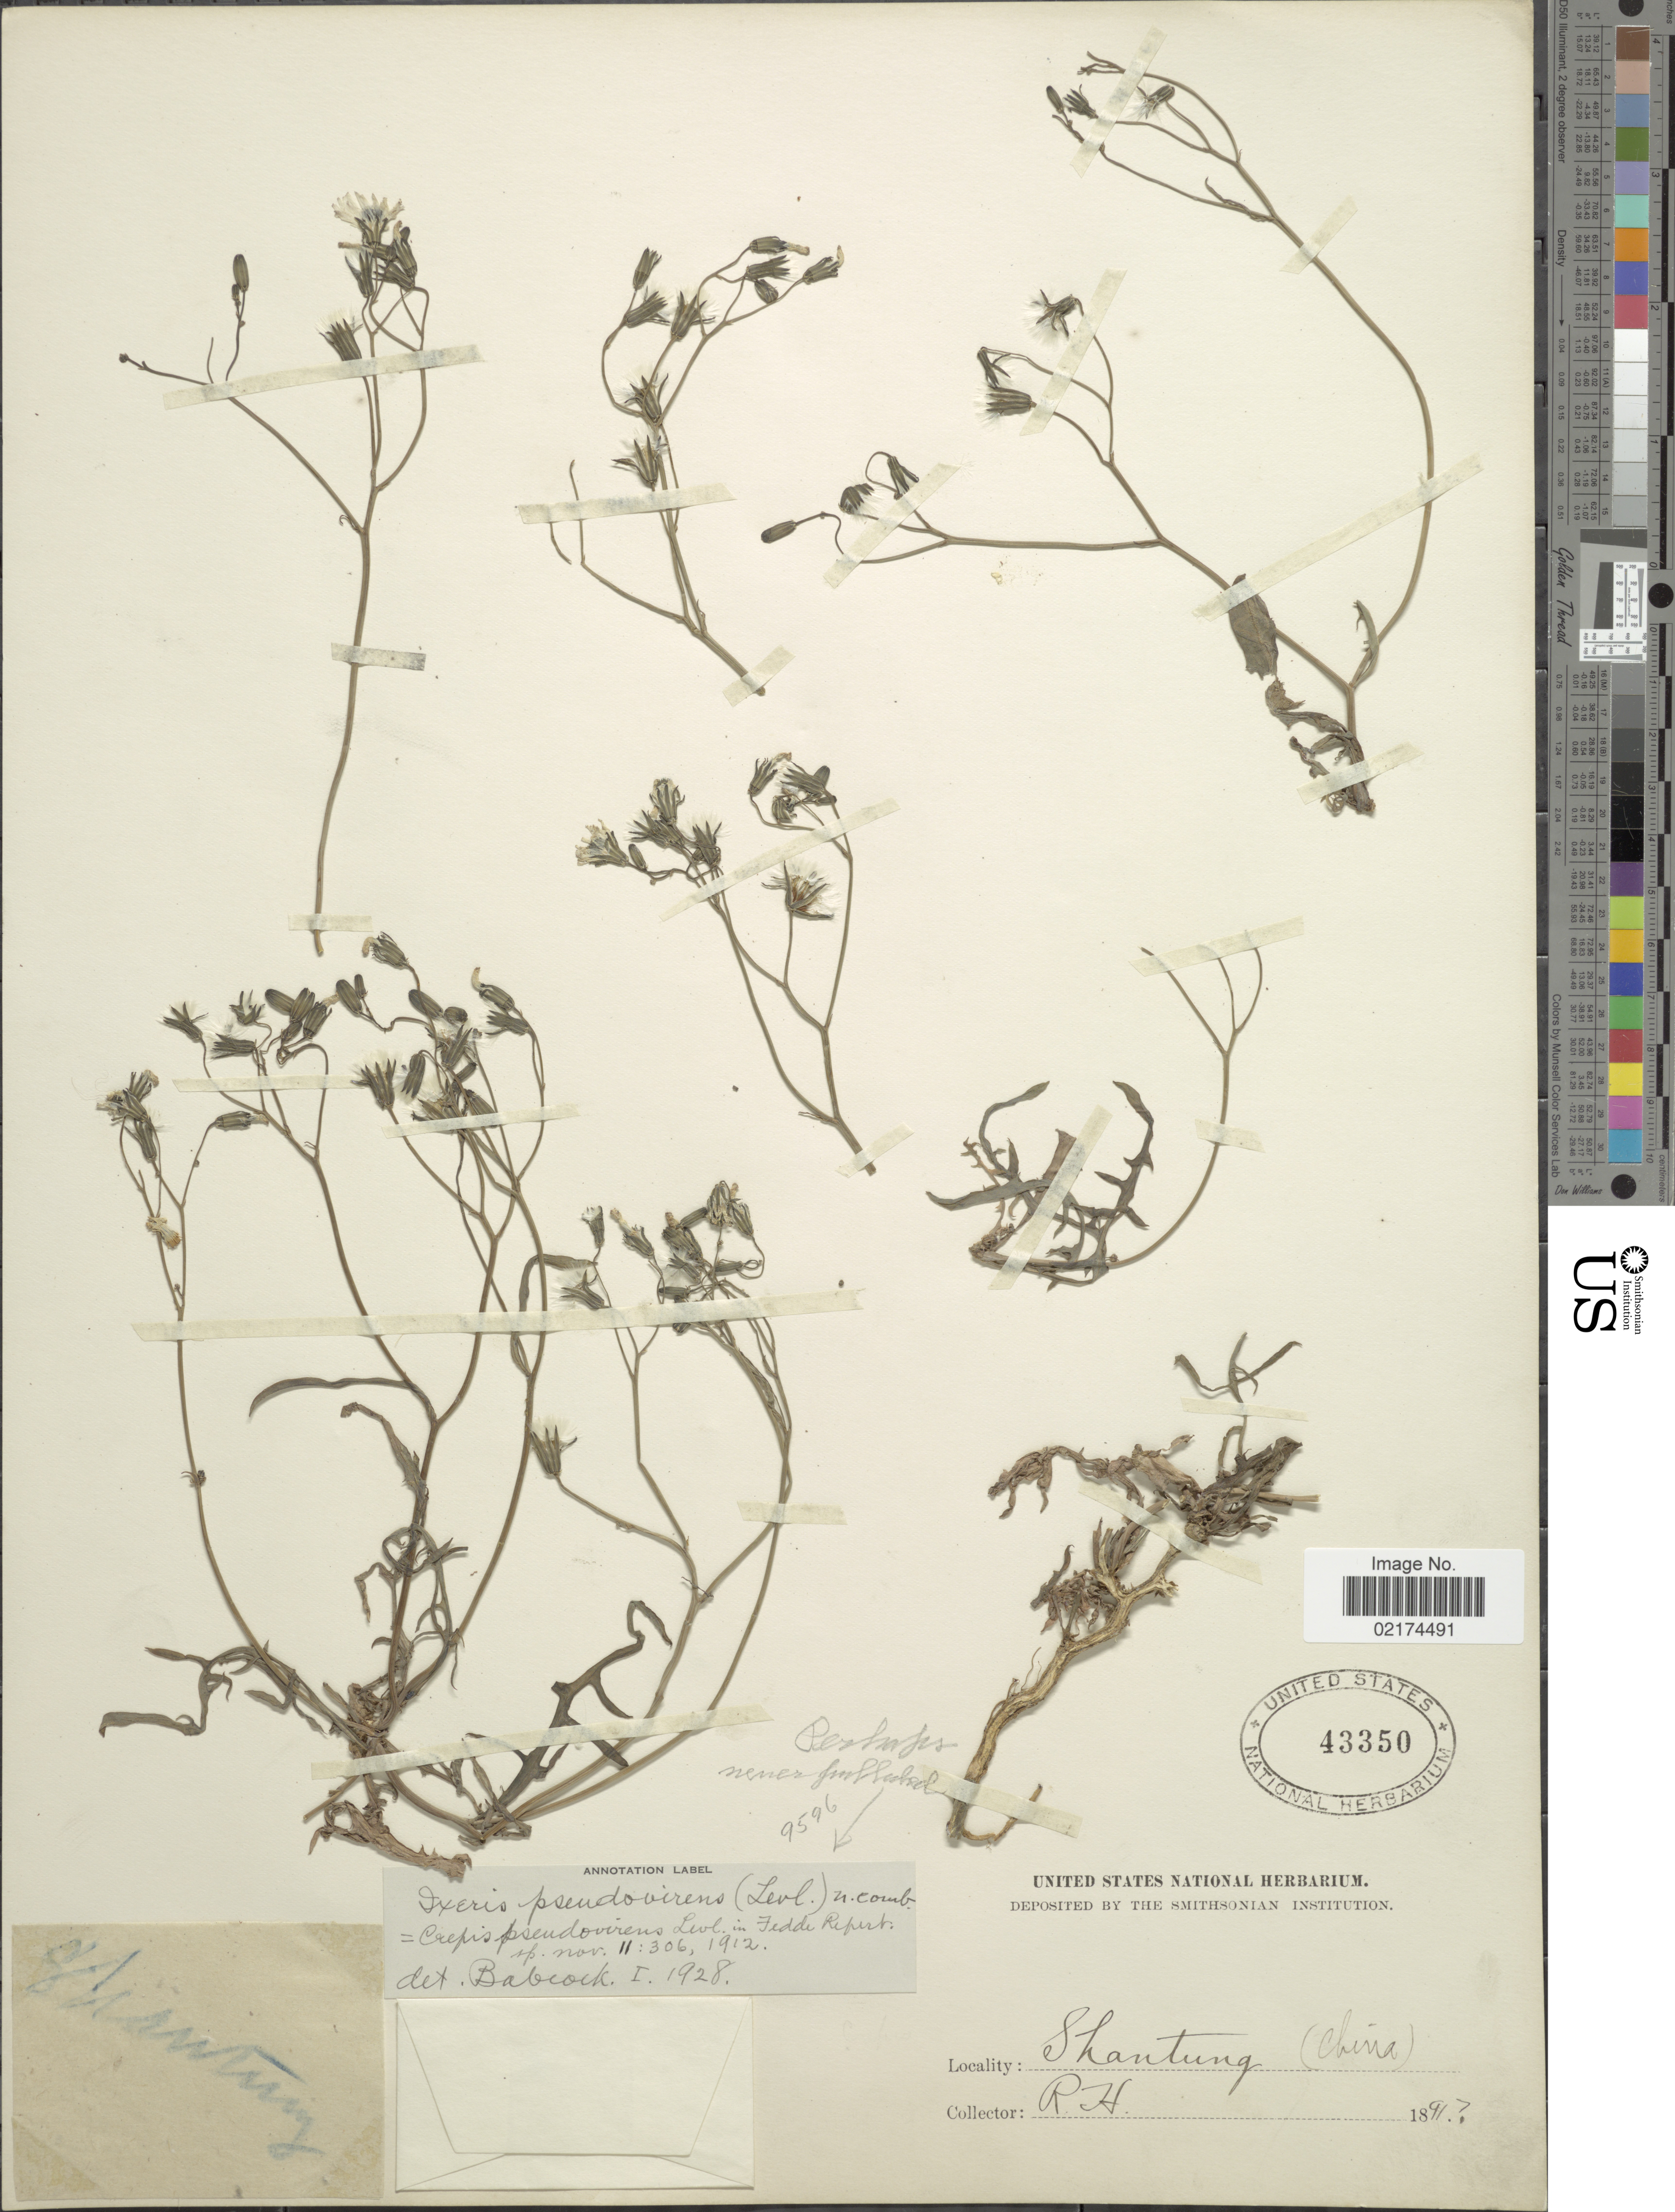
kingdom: Plantae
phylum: Tracheophyta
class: Magnoliopsida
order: Asterales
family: Asteraceae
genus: Ixeris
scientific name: Ixeris sp.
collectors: R.H.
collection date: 1891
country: China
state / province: Shandong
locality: Shantung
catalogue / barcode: US 43350